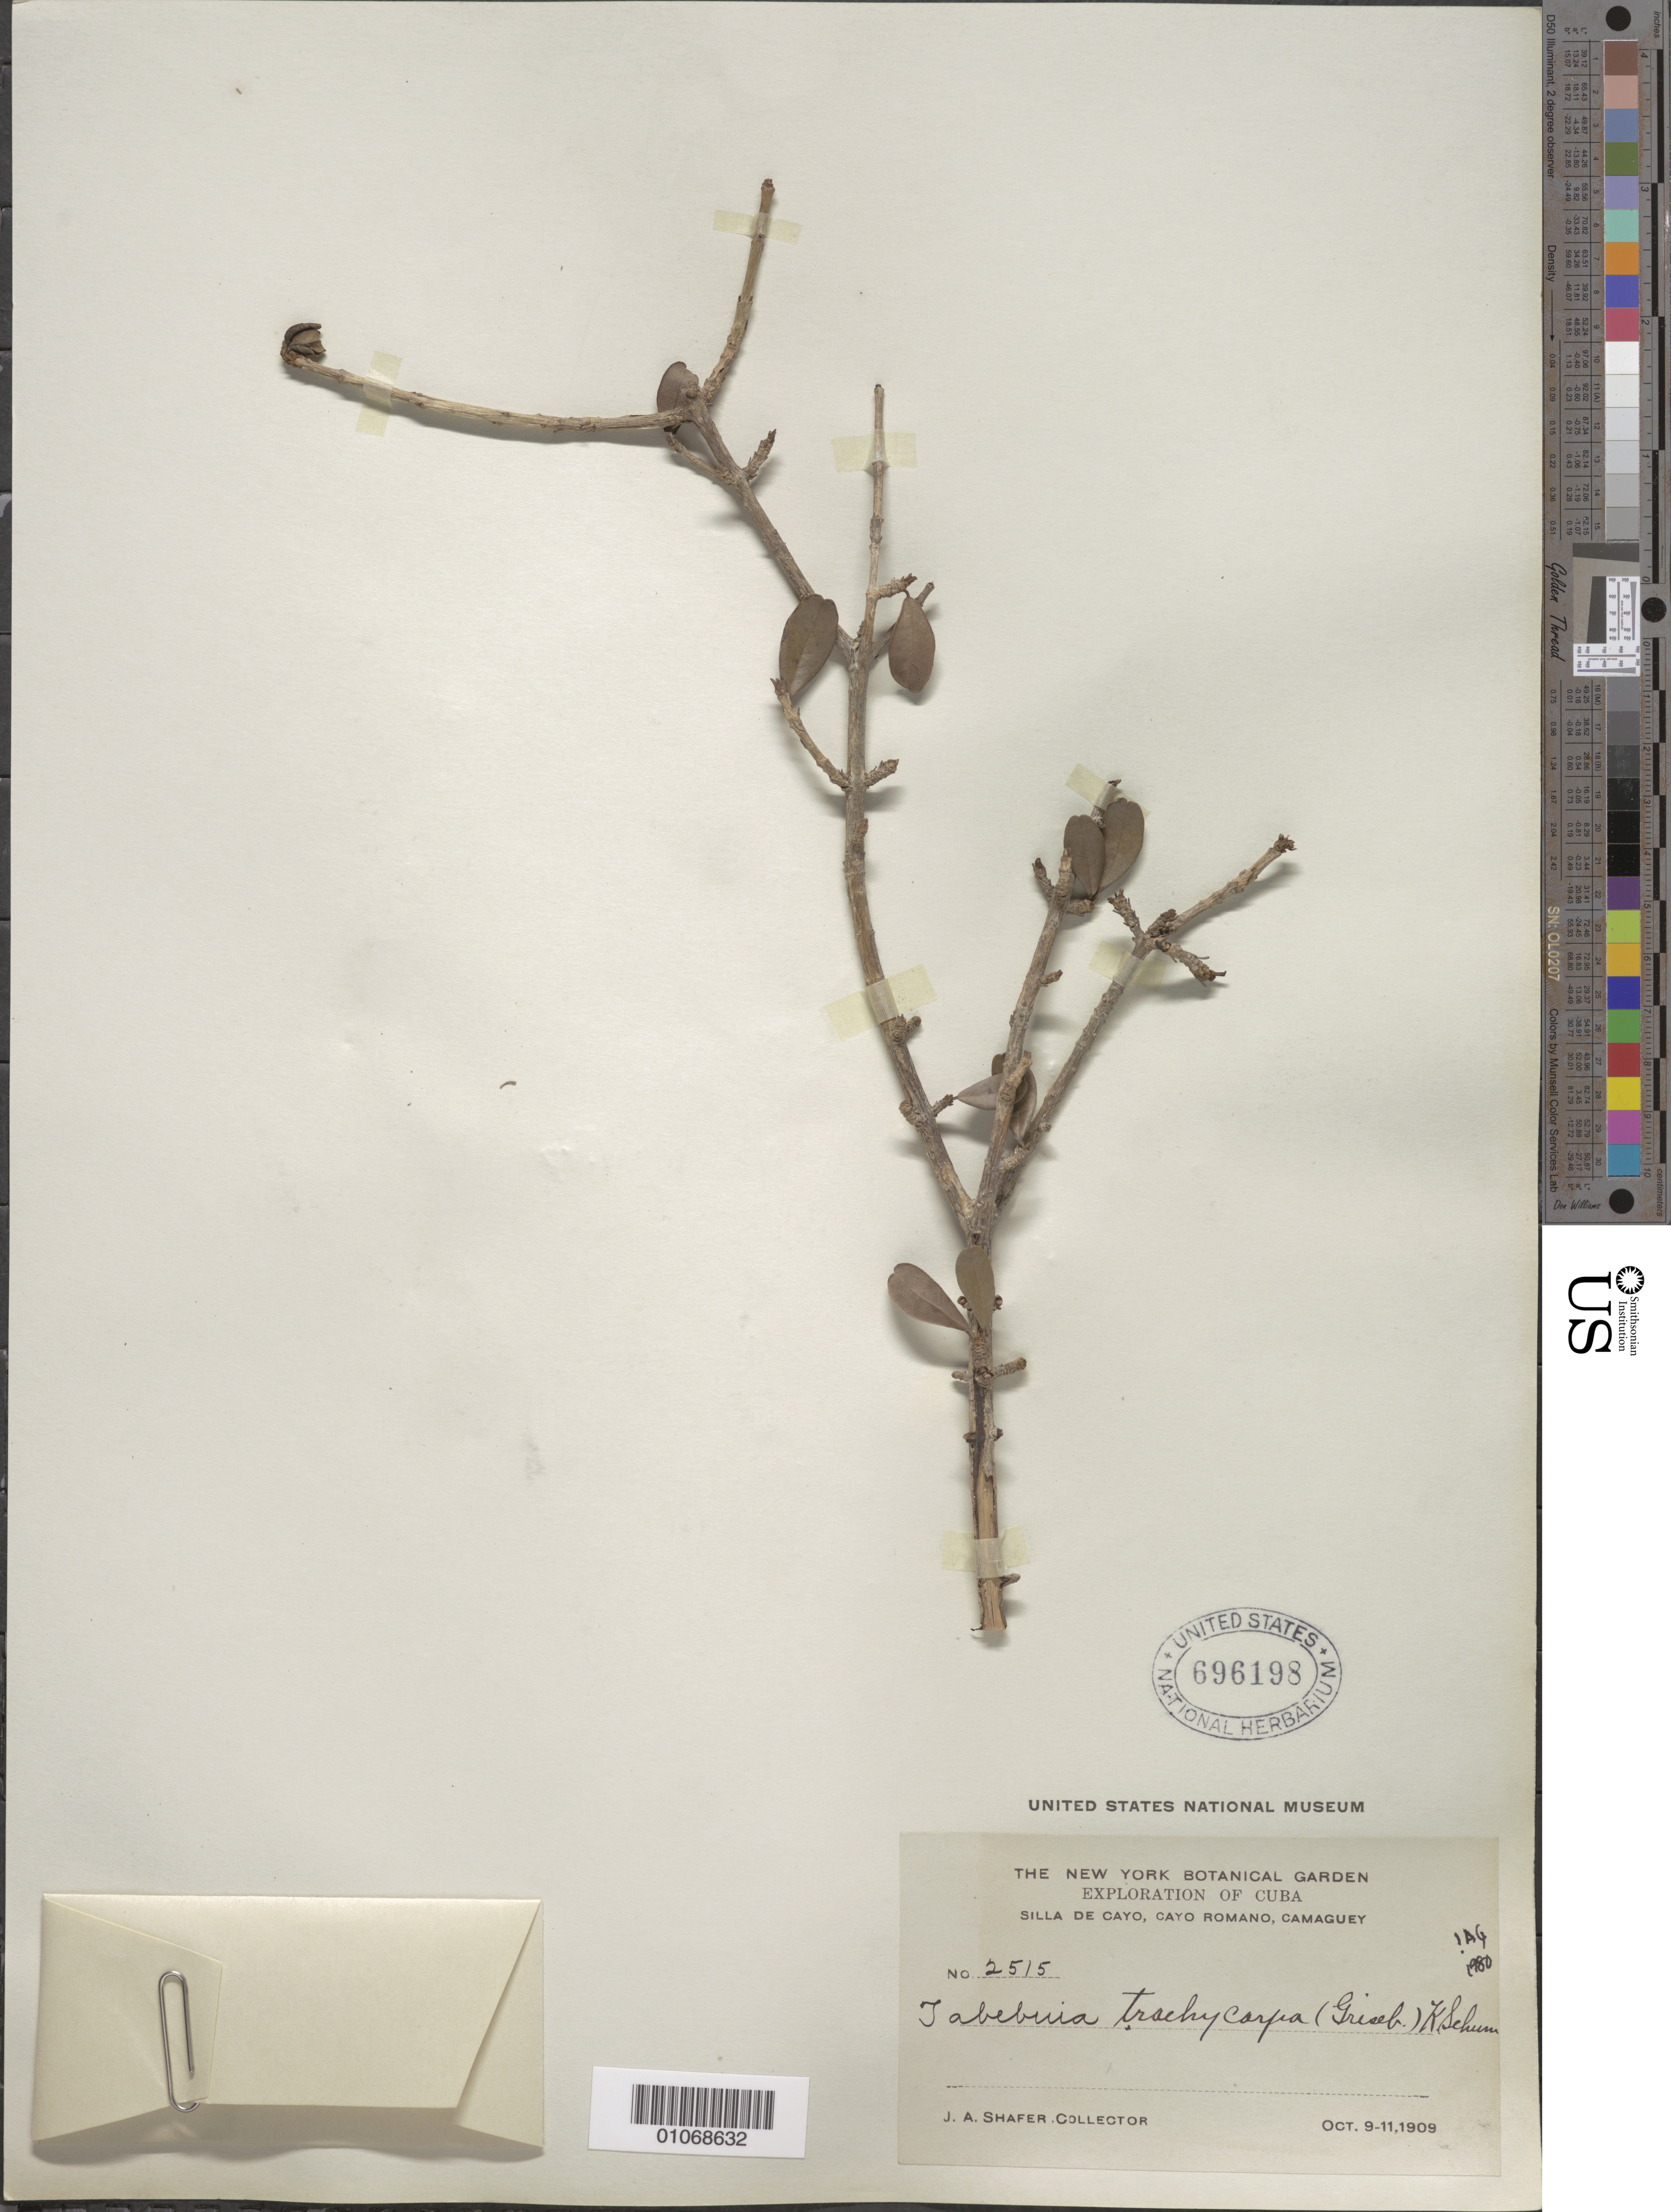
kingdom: Plantae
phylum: Tracheophyta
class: Magnoliopsida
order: Lamiales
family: Bignoniaceae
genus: Tabebuia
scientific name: Tabebuia trachycarpa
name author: (Griseb.) K. Schum.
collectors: J. A. Shafer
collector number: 2515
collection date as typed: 09 Oct 1909 to 11 Oct 1909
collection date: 1909-10-09/1909-10-11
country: Cuba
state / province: Camagüey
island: Cuba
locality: Silla de Cayo, Cayo Romano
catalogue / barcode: US 696198